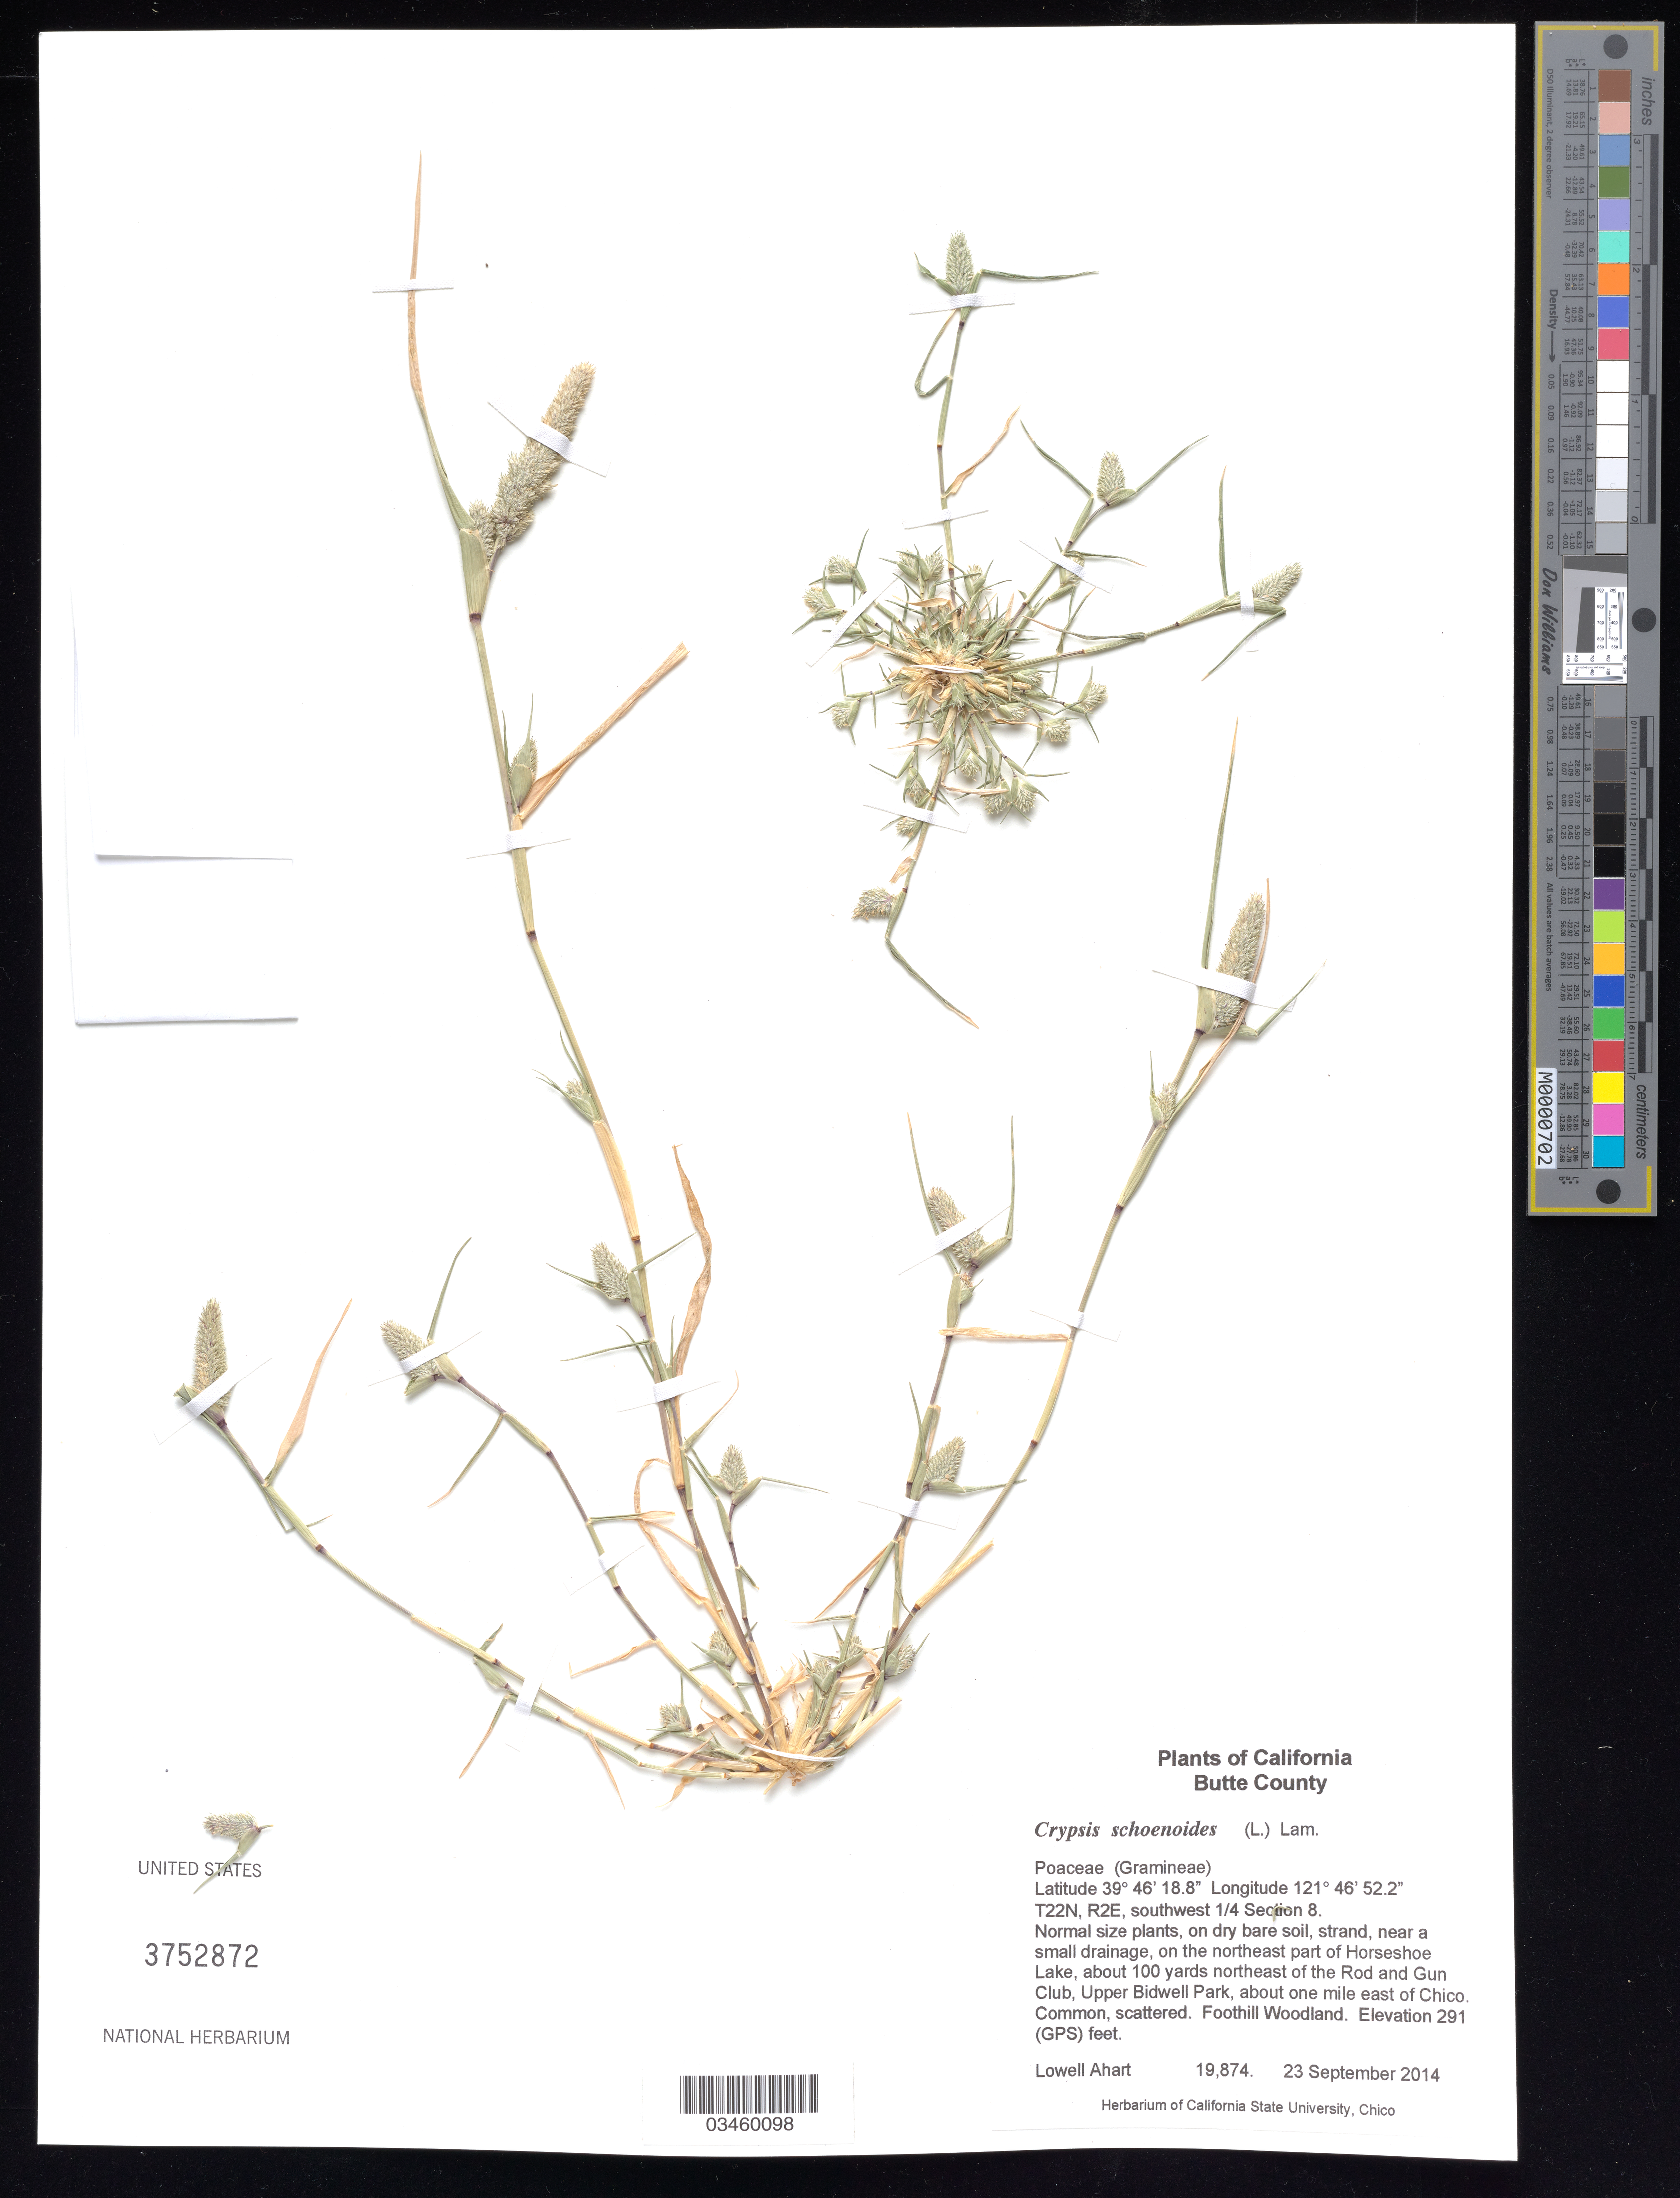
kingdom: Plantae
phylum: Tracheophyta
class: Liliopsida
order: Poales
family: Poaceae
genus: Crypsis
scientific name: Crypsis schoenoides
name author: (L.) Lam.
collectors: L. Ahart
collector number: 19874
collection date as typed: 23 September 2014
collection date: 2014-09-23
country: United States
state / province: California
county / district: Butte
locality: T22N,R2E, southwest 1/4 Section 8. near a small drainage, on the northeast part of Horseshoe Lake, about 100 yards northeast of the Rod and Gun Club, Upper Bidwell Park, about one mile east of Chico. Foothill Woodland.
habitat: Dry bare soil, near small drainage. Foothill Woodland.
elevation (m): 89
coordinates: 39 46 18.8, 121 46 52.2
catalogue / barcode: US 3752872